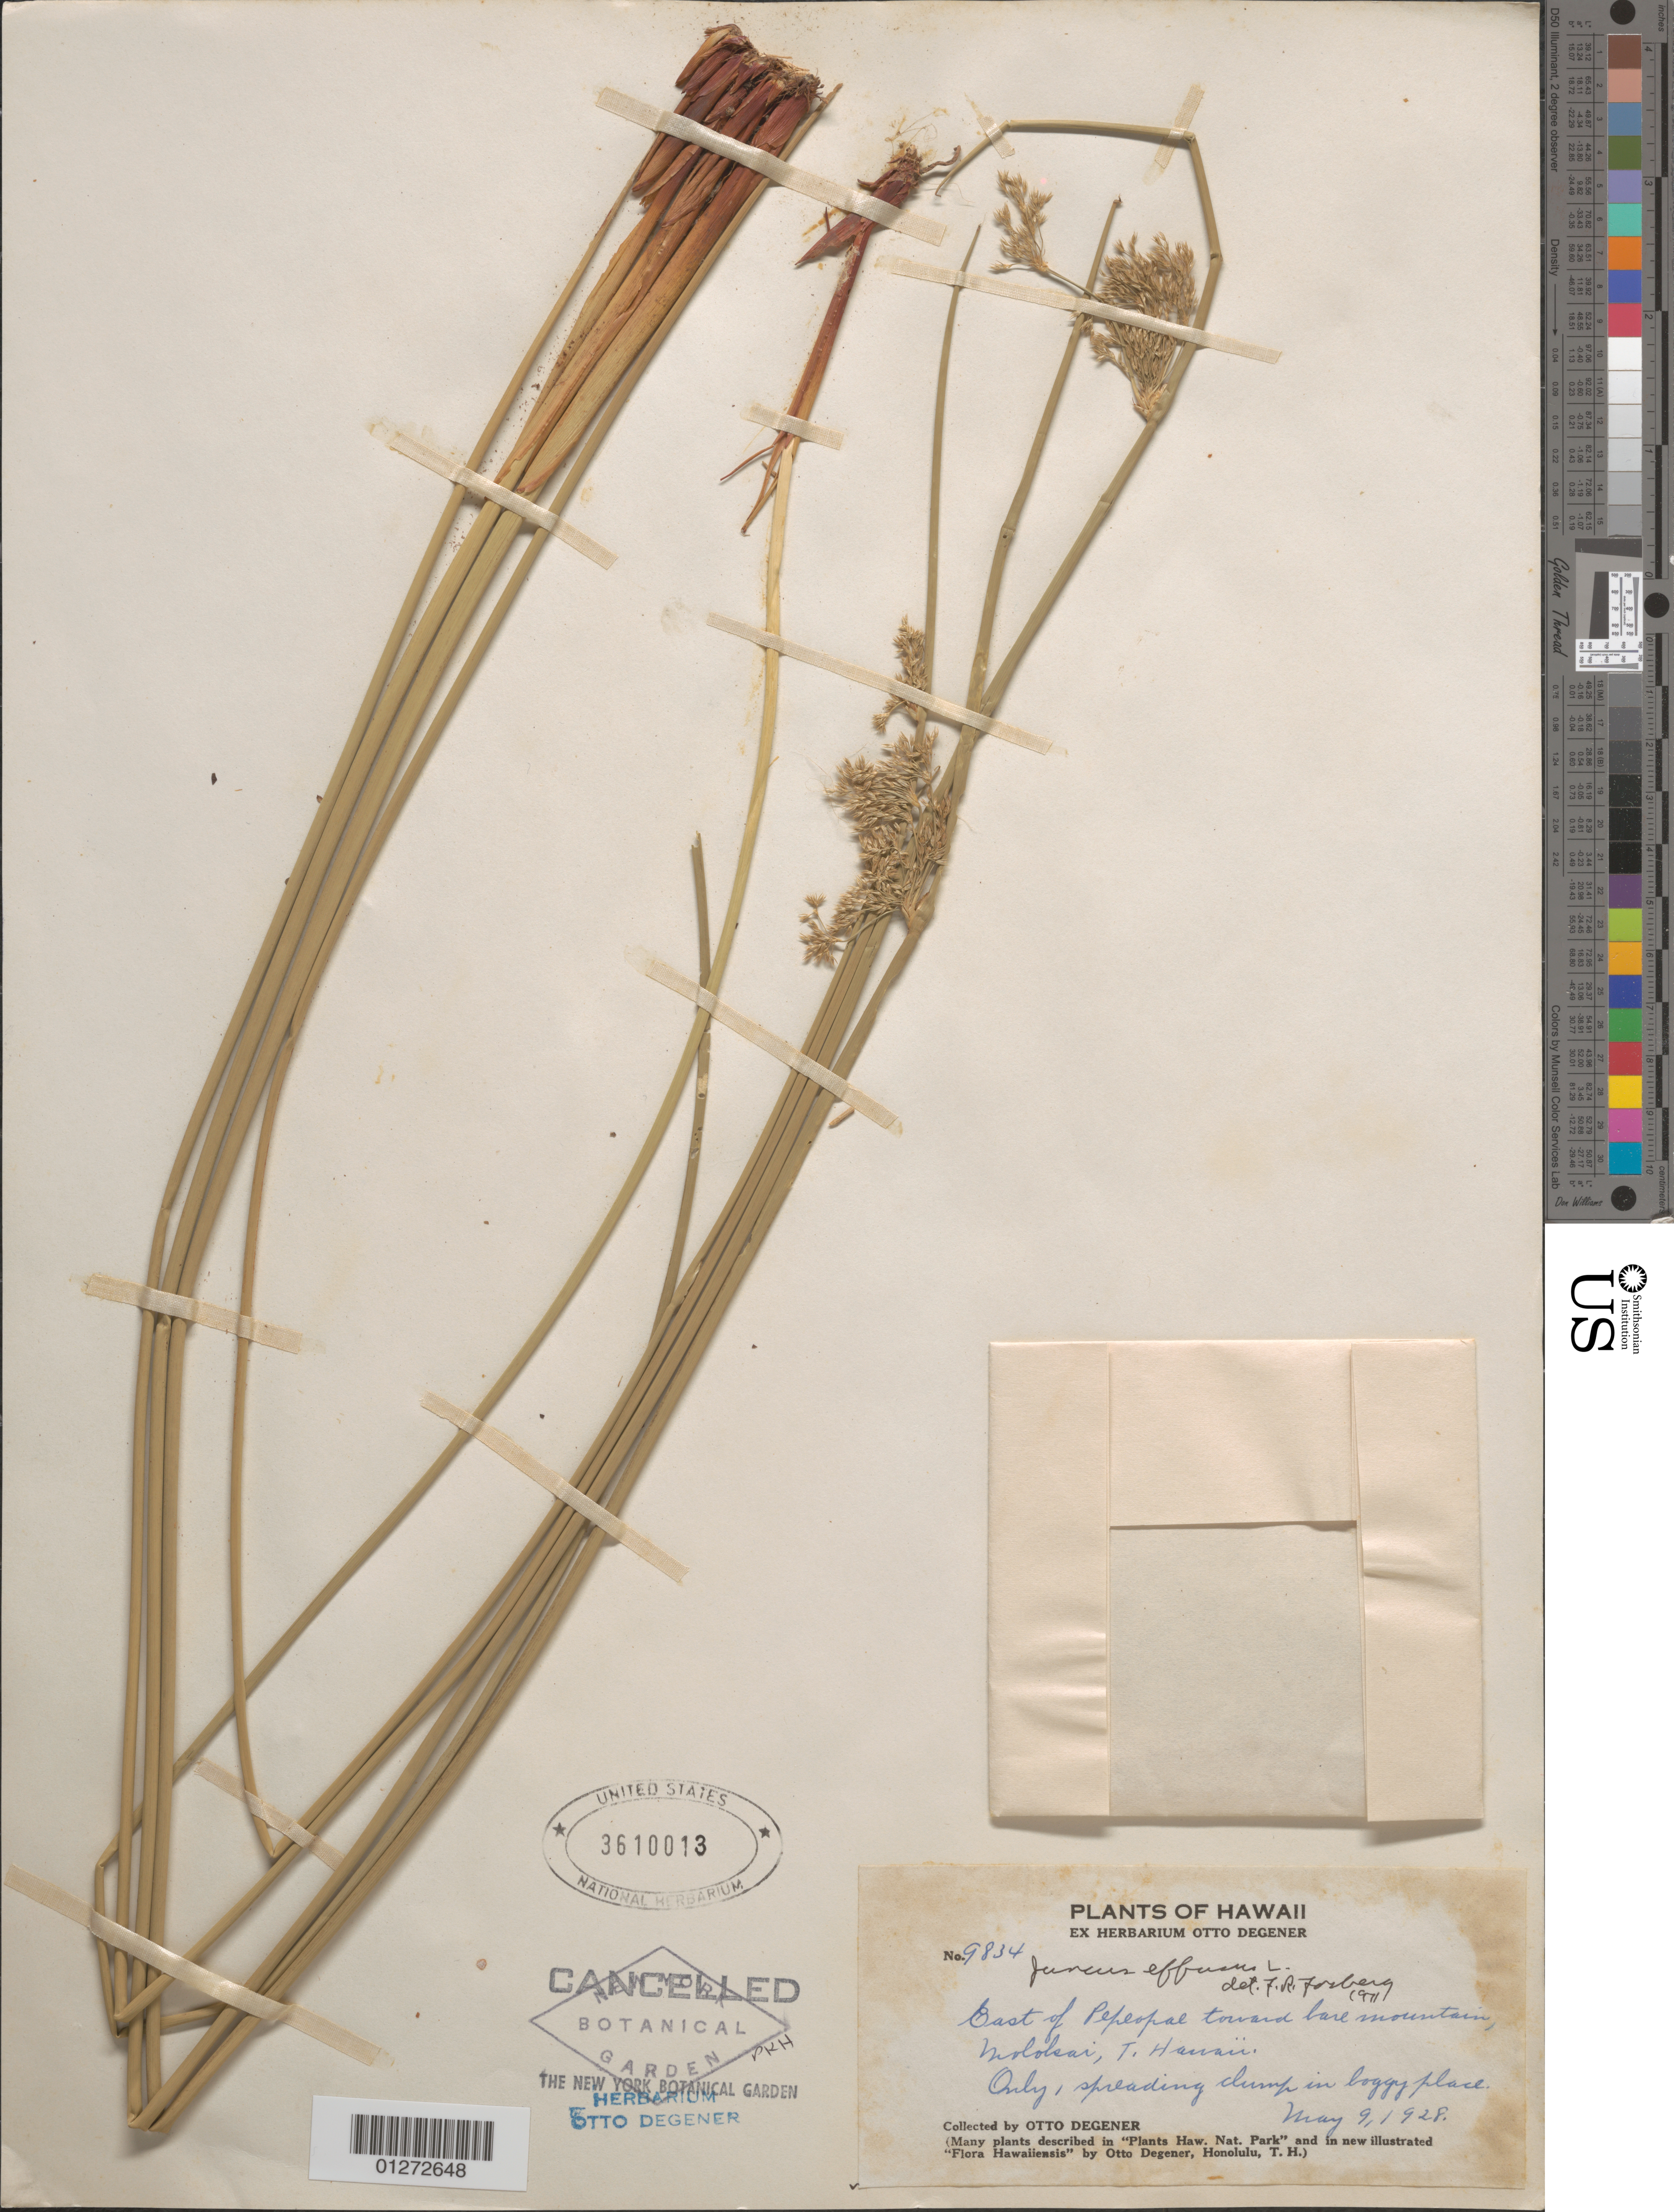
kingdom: Plantae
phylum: Tracheophyta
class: Liliopsida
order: Poales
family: Juncaceae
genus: Juncus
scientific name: Juncus effusus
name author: L.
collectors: O. Degener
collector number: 9834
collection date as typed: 9 May 1928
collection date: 1928-05-09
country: United States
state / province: Hawaii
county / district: Maui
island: Moloka'i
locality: East of Pepeopae toward bare mountain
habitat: Boggy place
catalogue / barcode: US 3610013